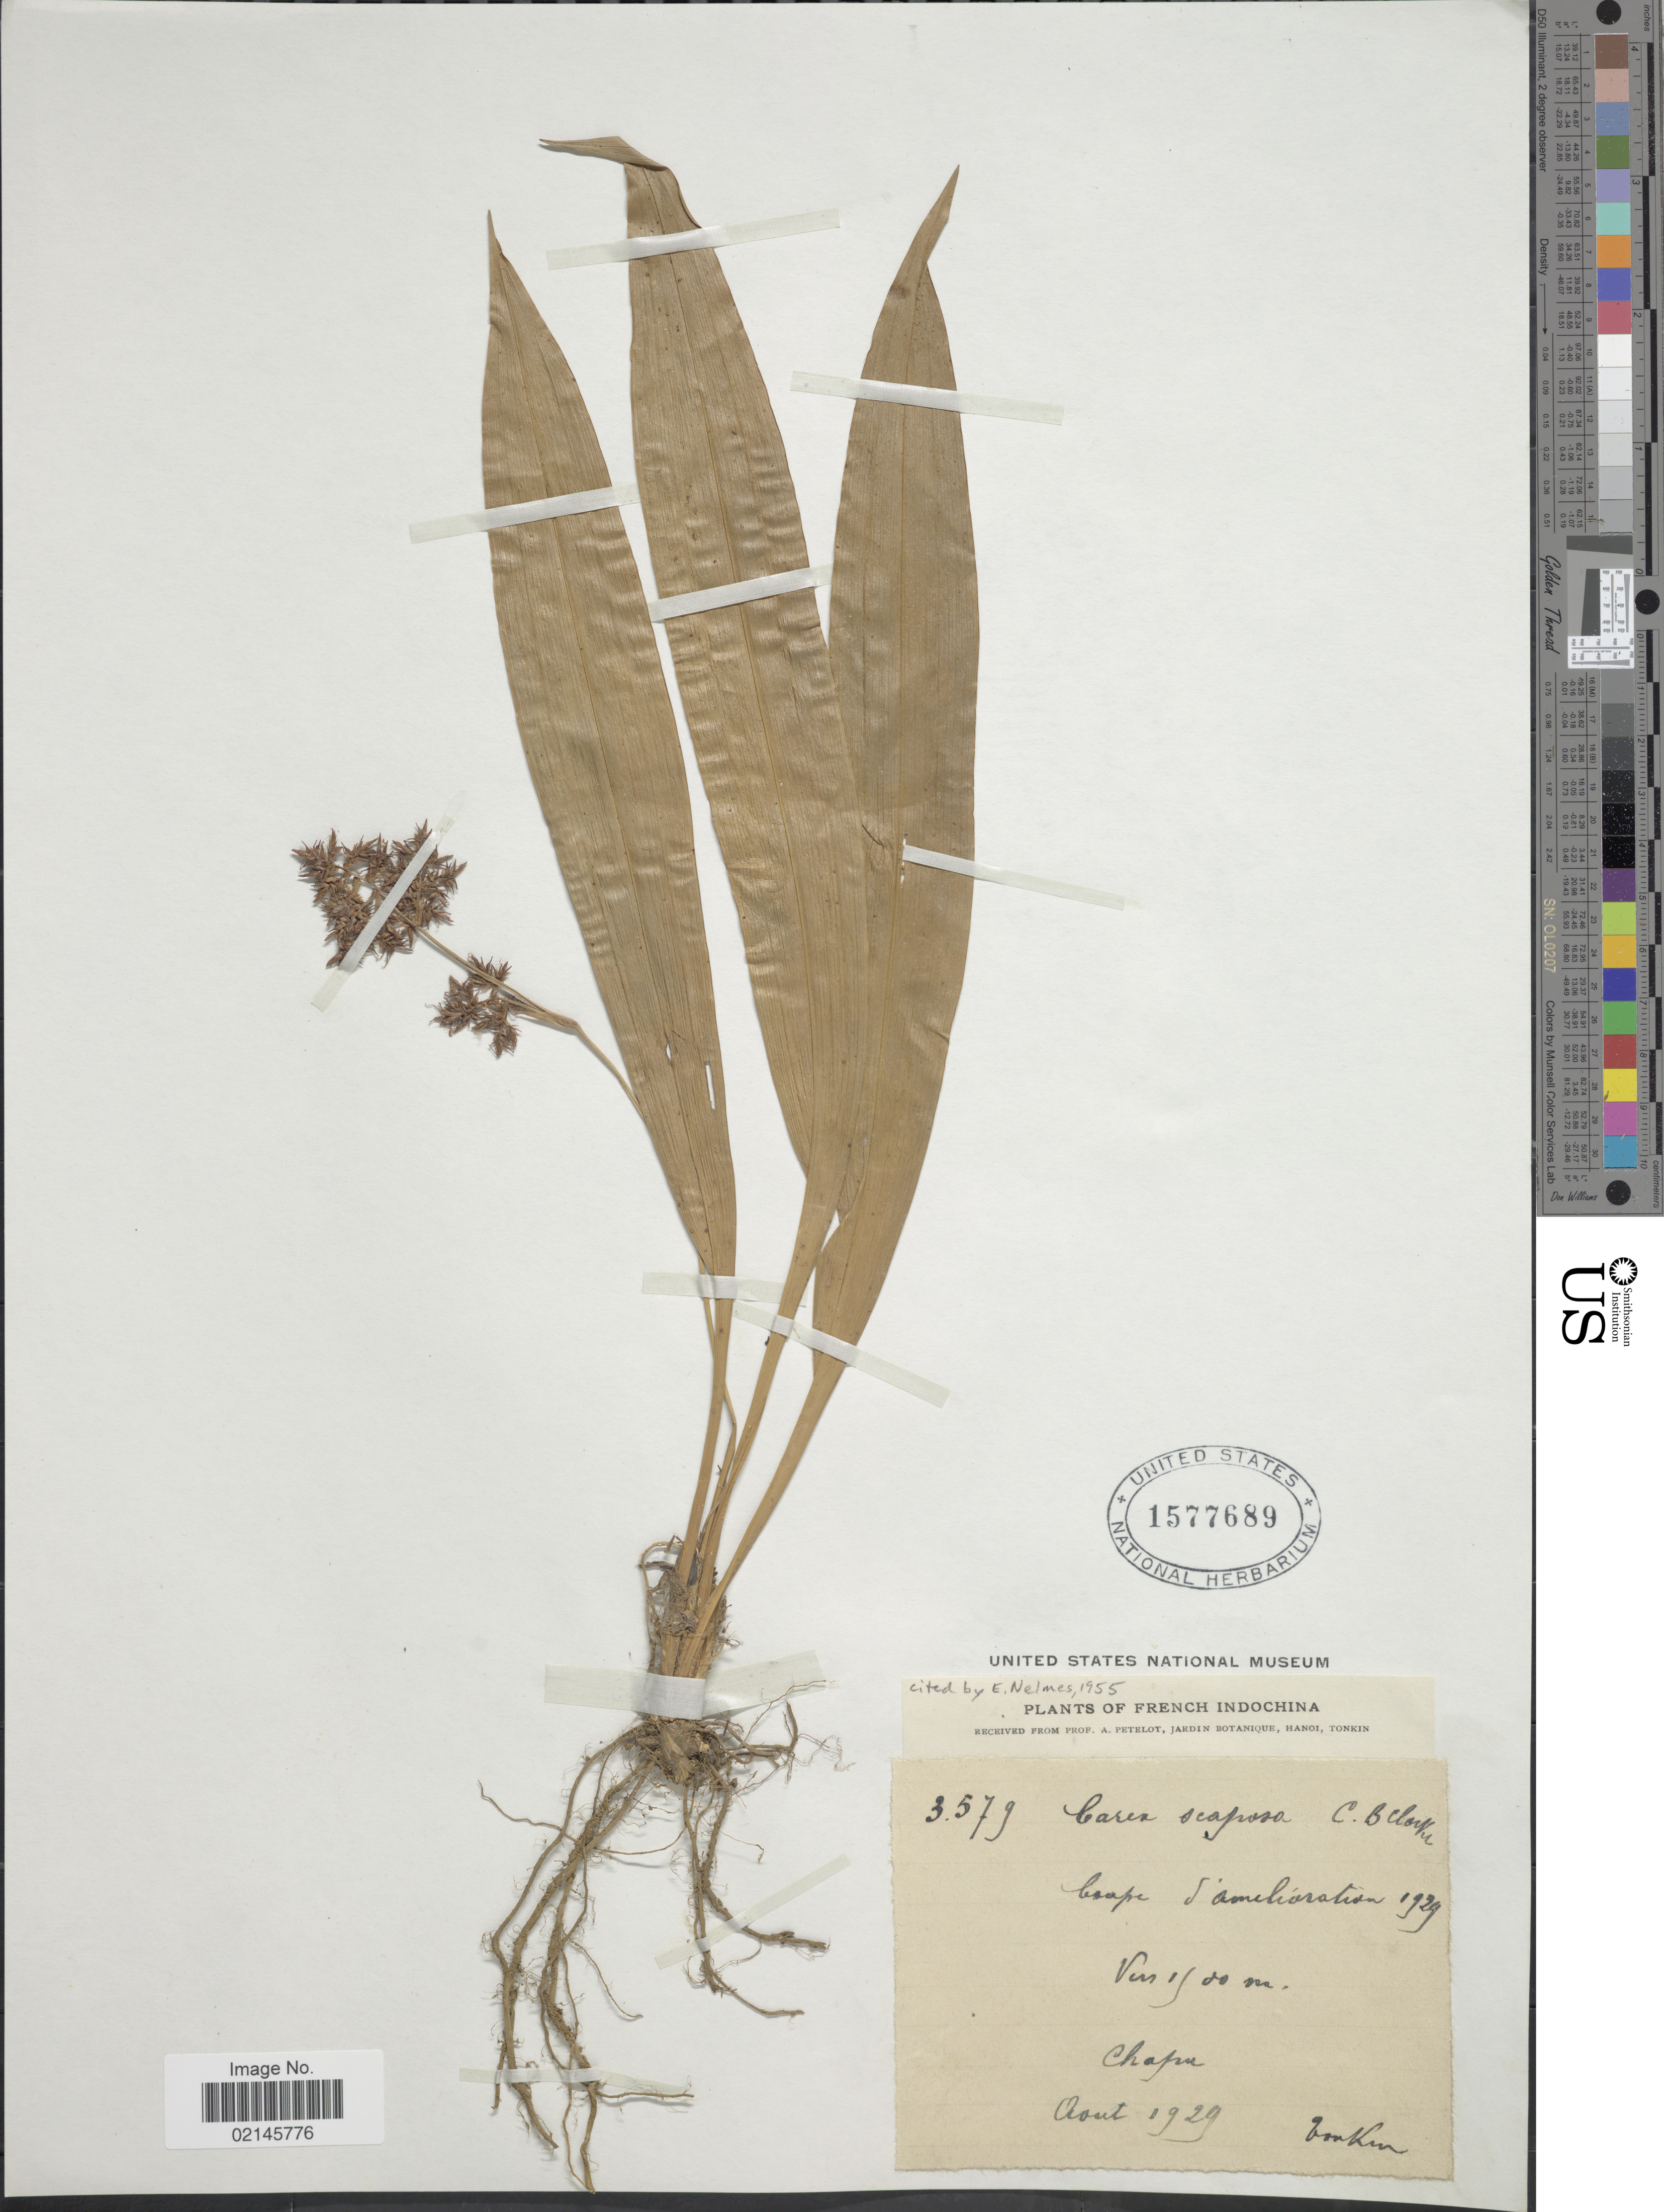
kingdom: Plantae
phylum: Tracheophyta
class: Liliopsida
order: Poales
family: Cyperaceae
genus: Carex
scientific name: Carex scaposa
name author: C.B. Clarke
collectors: A. Petelot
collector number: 3579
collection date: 1929-08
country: Vietnam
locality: French Indochina, Tonkin. Chapa.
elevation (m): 1500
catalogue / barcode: US 1577689